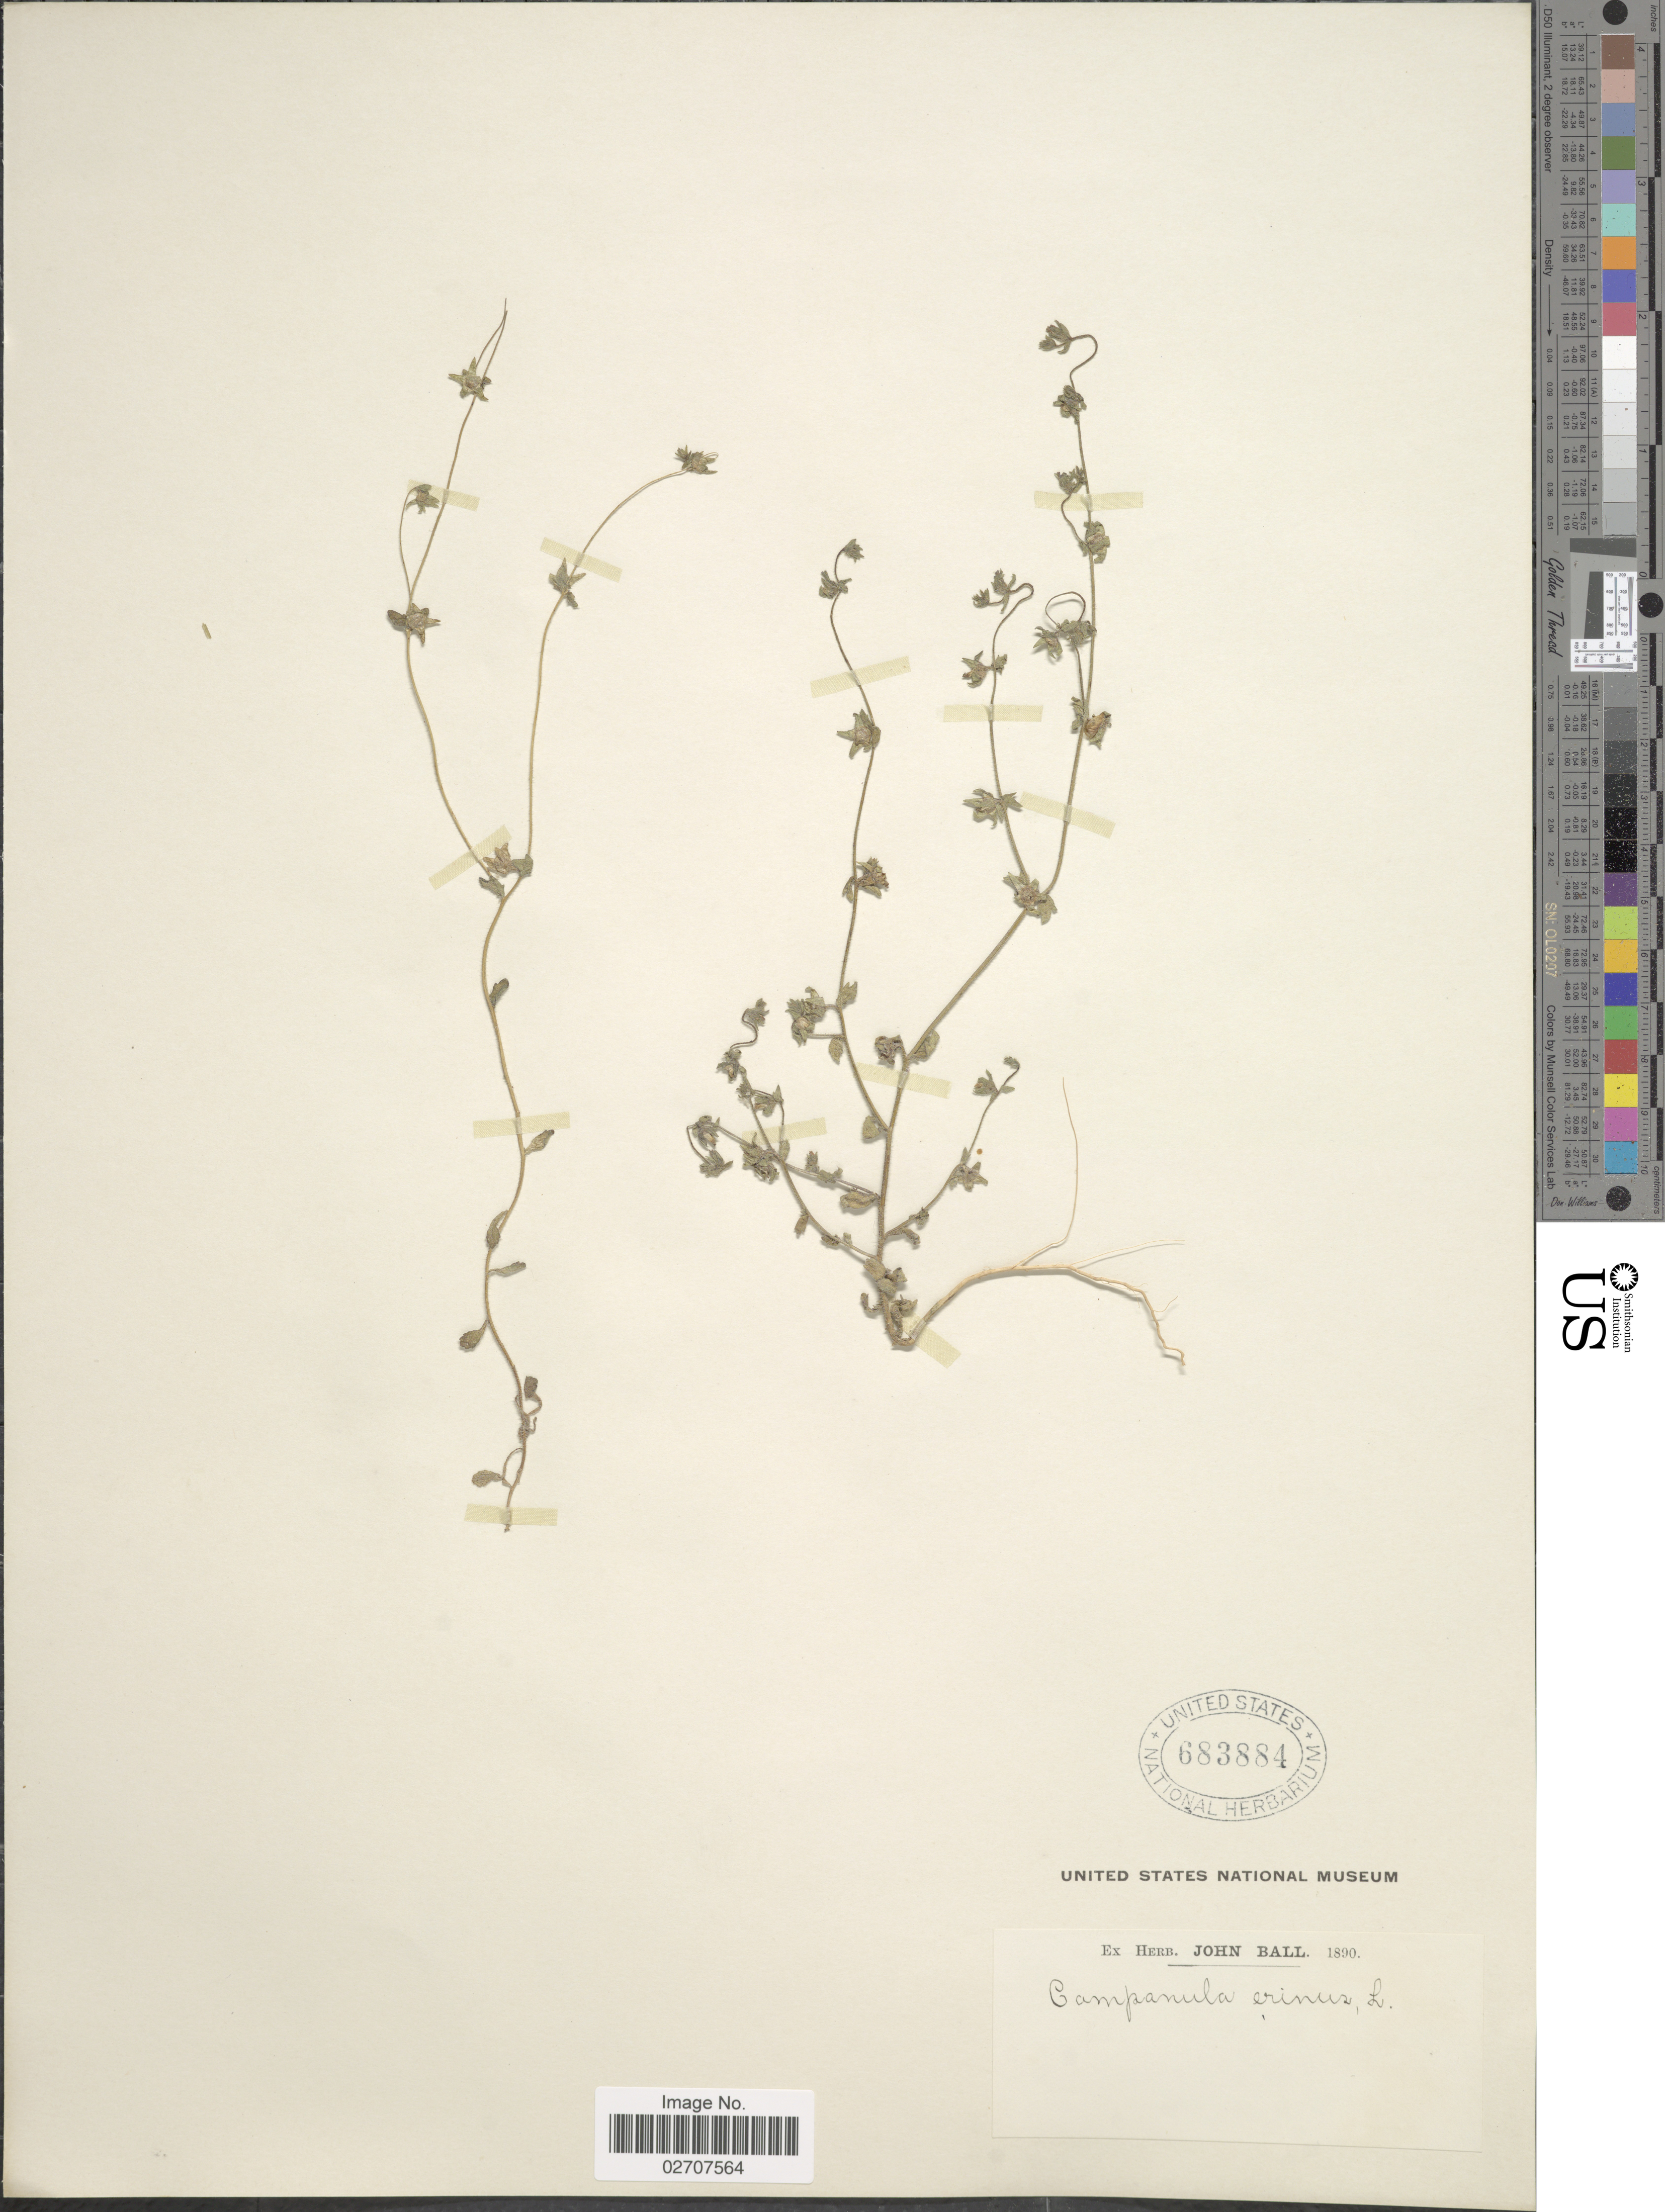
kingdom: Plantae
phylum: Tracheophyta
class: Magnoliopsida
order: Asterales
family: Campanulaceae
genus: Campanula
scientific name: Campanula erinus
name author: L.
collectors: ex herb. John Ball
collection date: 1890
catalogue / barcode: US 683884